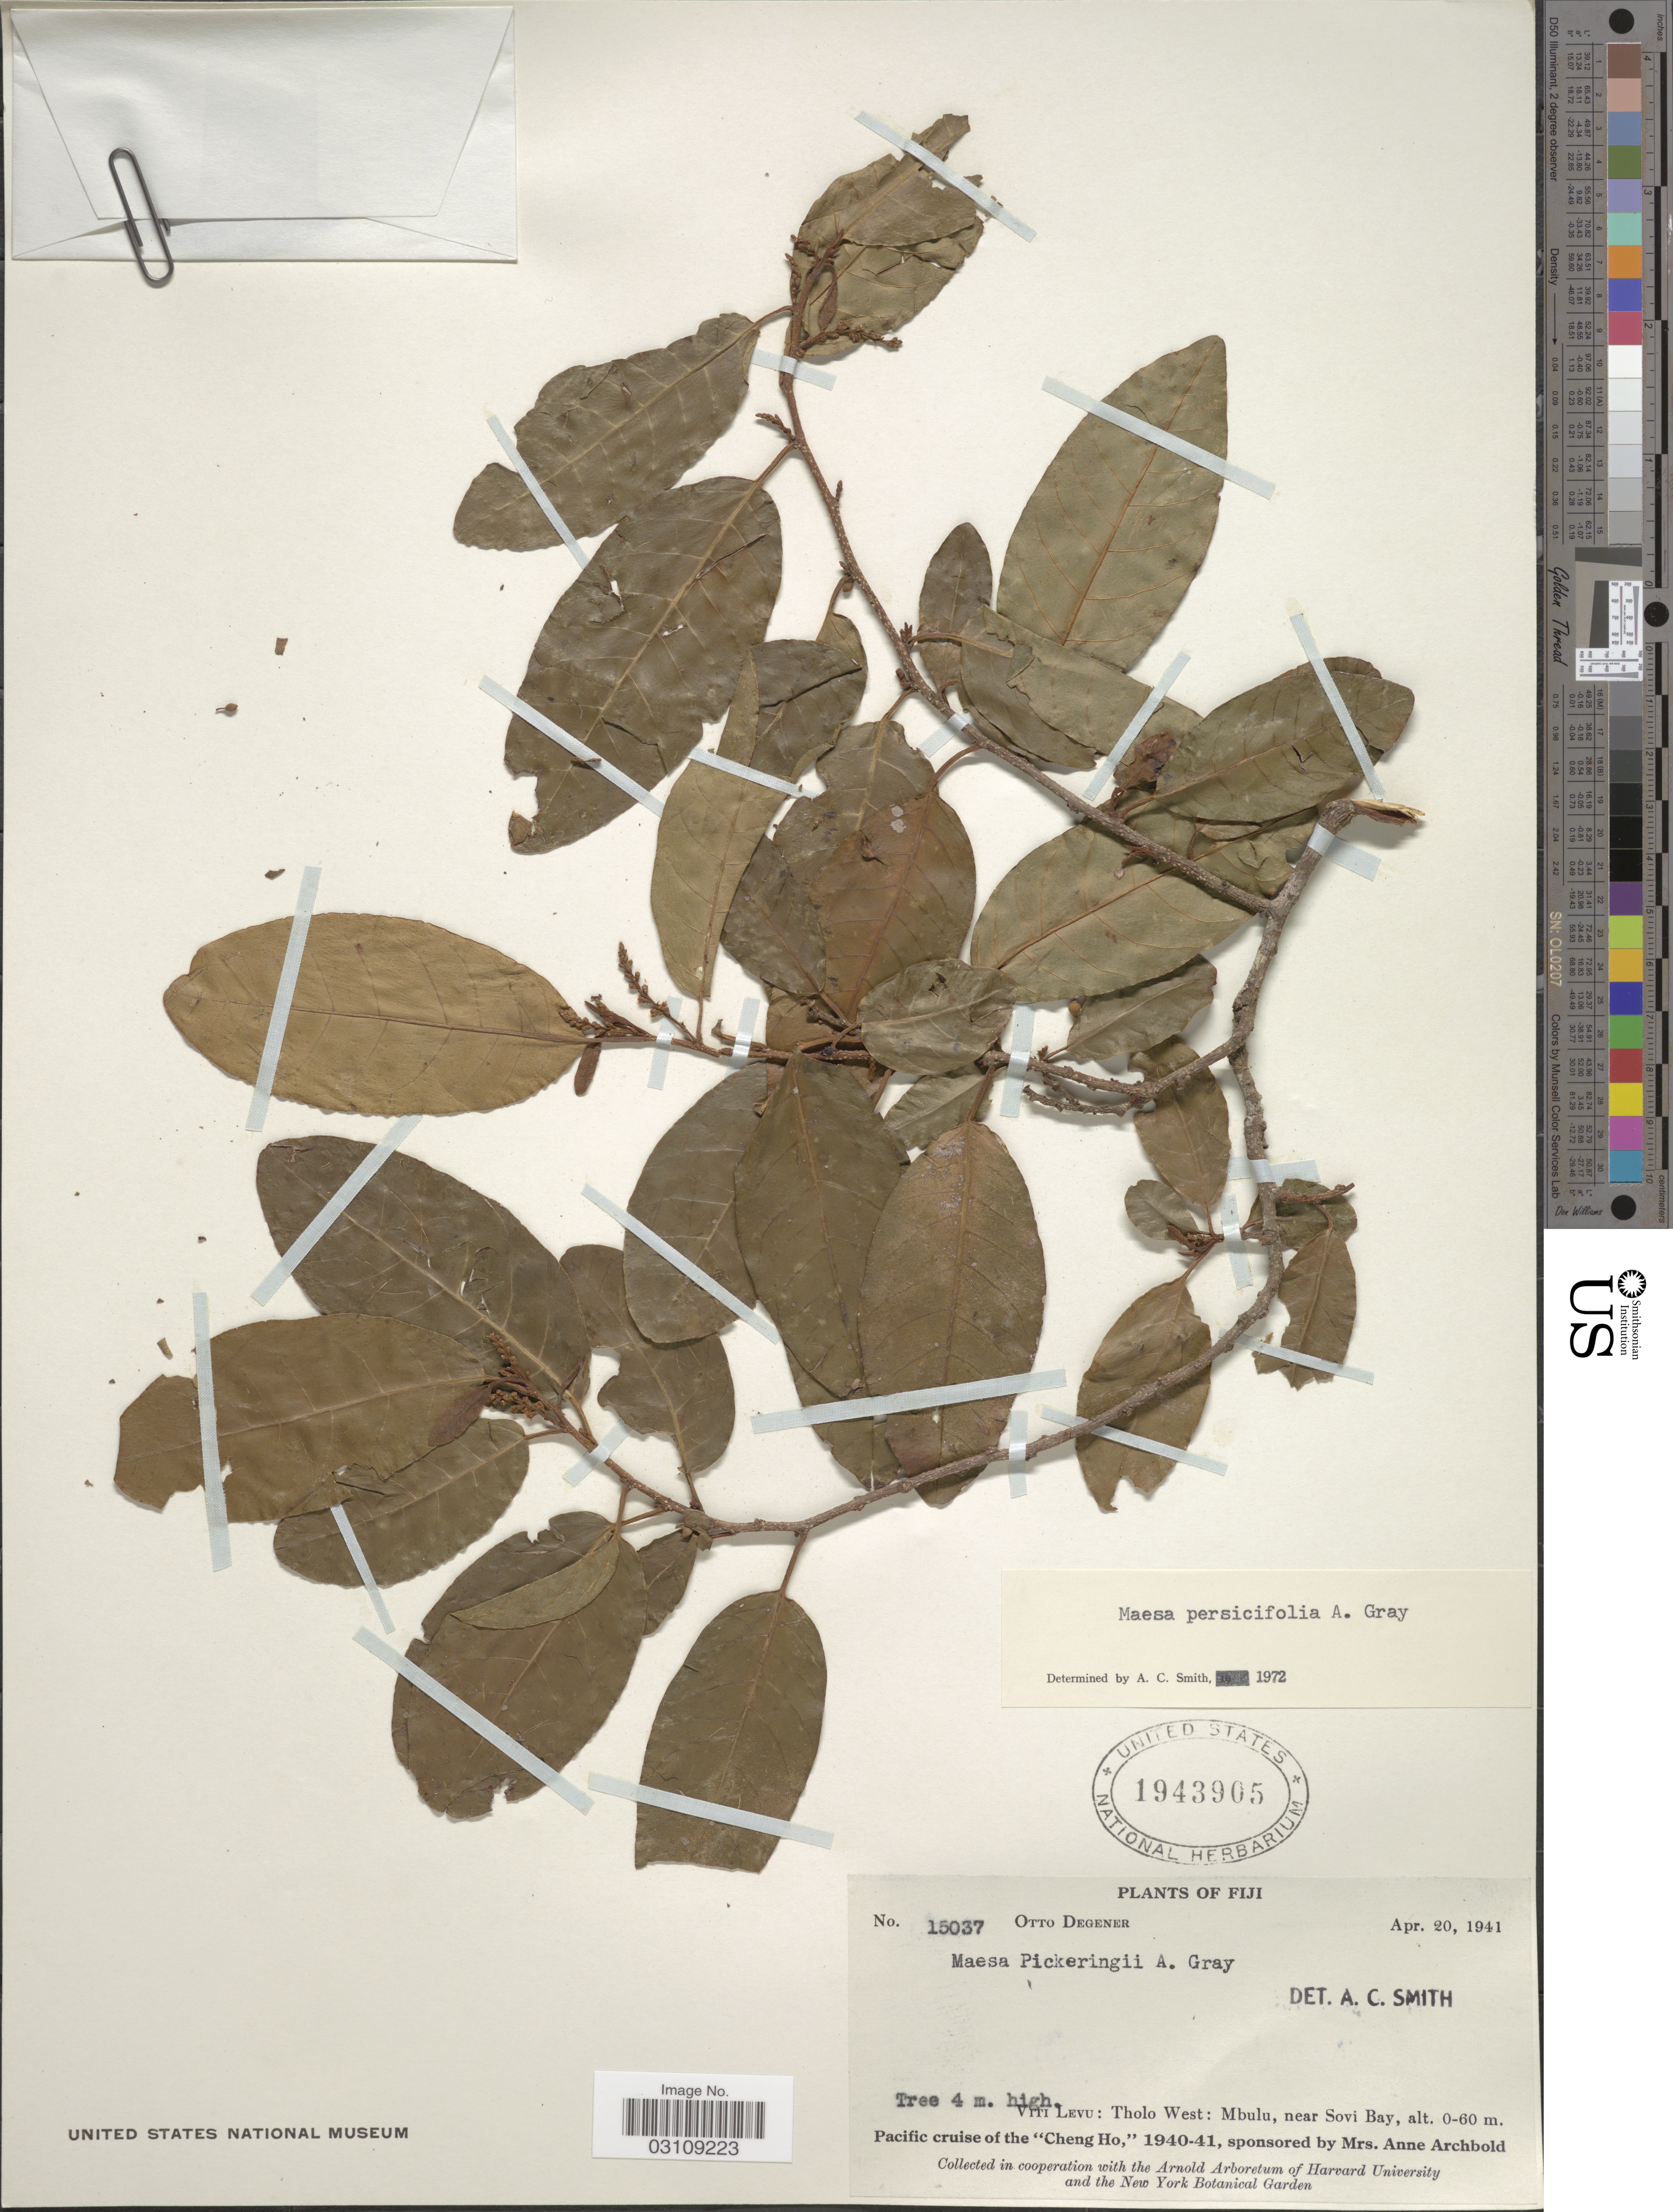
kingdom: Plantae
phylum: Tracheophyta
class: Magnoliopsida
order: Ericales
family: Primulaceae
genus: Maesa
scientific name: Maesa persicaefolia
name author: A. Gray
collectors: O. Degener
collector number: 15037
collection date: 1941-04-20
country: Fiji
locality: Viti Levu: Tholo West: Mbulu, near Sovi Bay.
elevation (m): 0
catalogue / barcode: US 1943905